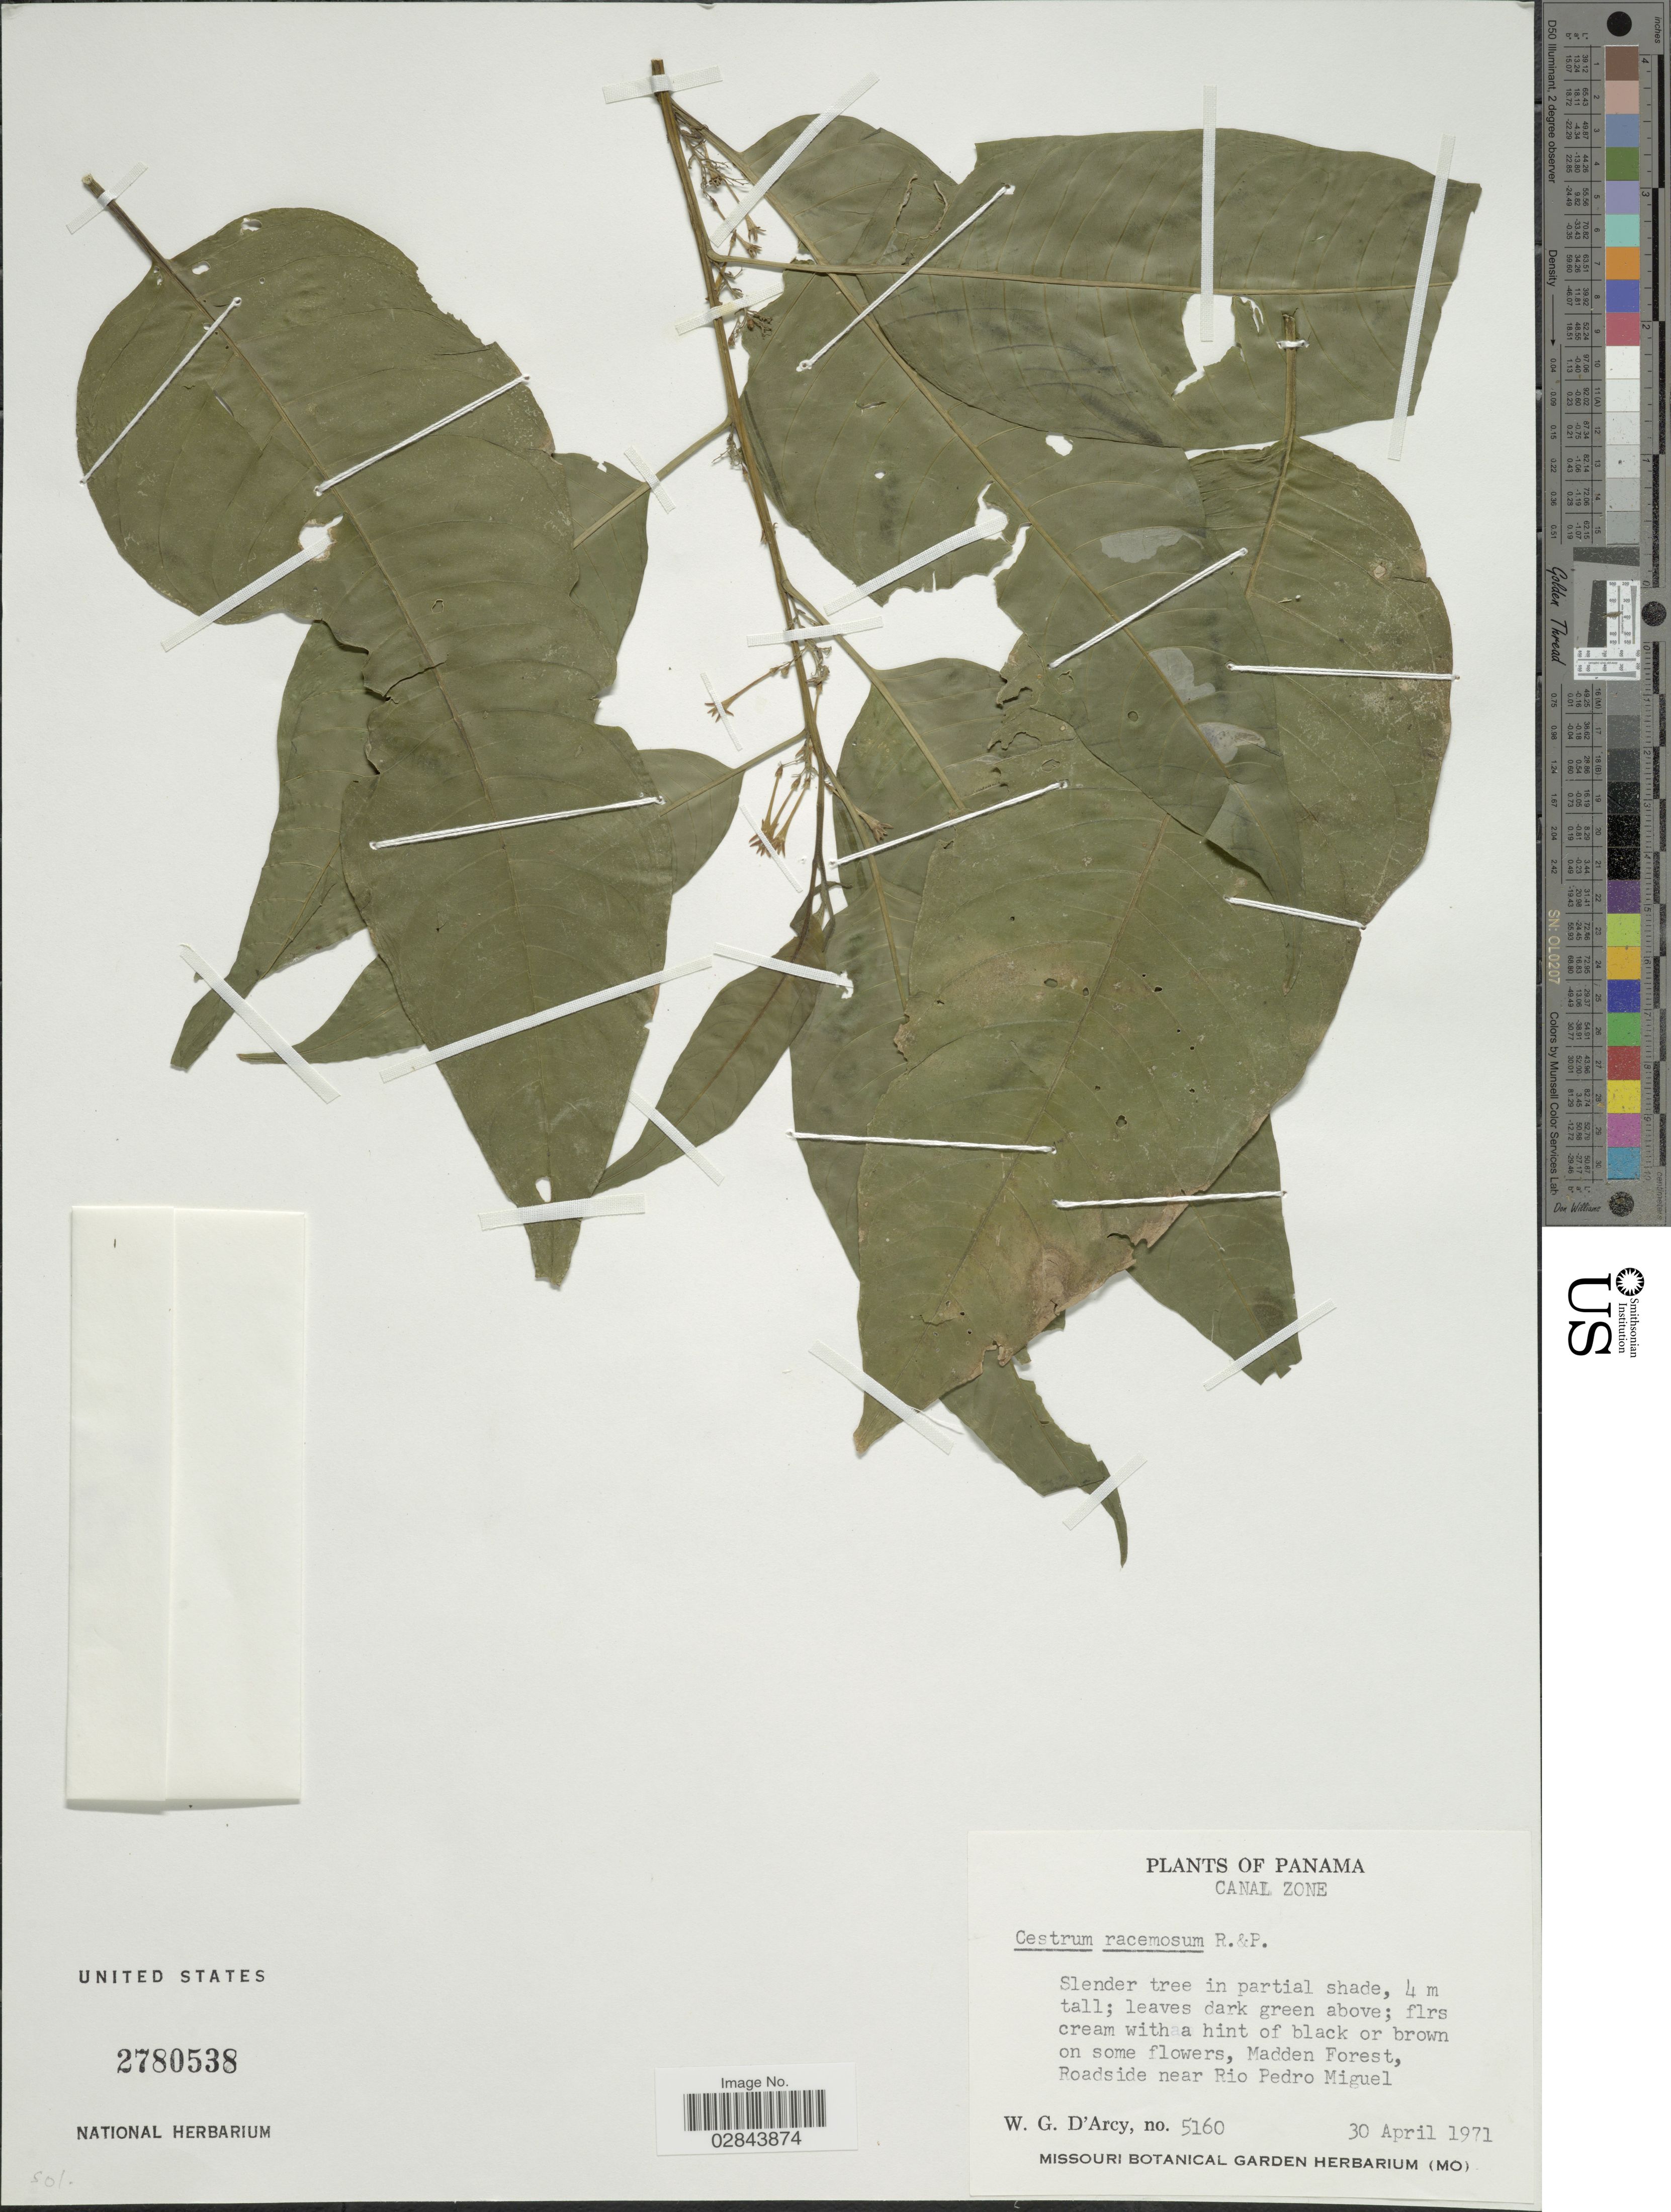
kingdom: Plantae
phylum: Tracheophyta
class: Magnoliopsida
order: Solanales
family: Solanaceae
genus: Cestrum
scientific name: Cestrum racemosum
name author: Ruiz & Pav.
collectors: W. G. D'Arcy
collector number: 5160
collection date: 1971-04-30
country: Panama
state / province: Colón / Panamá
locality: Madden Forest, Roadside near Rio Pedro Miguel. Canal Zone.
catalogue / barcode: US 2780538